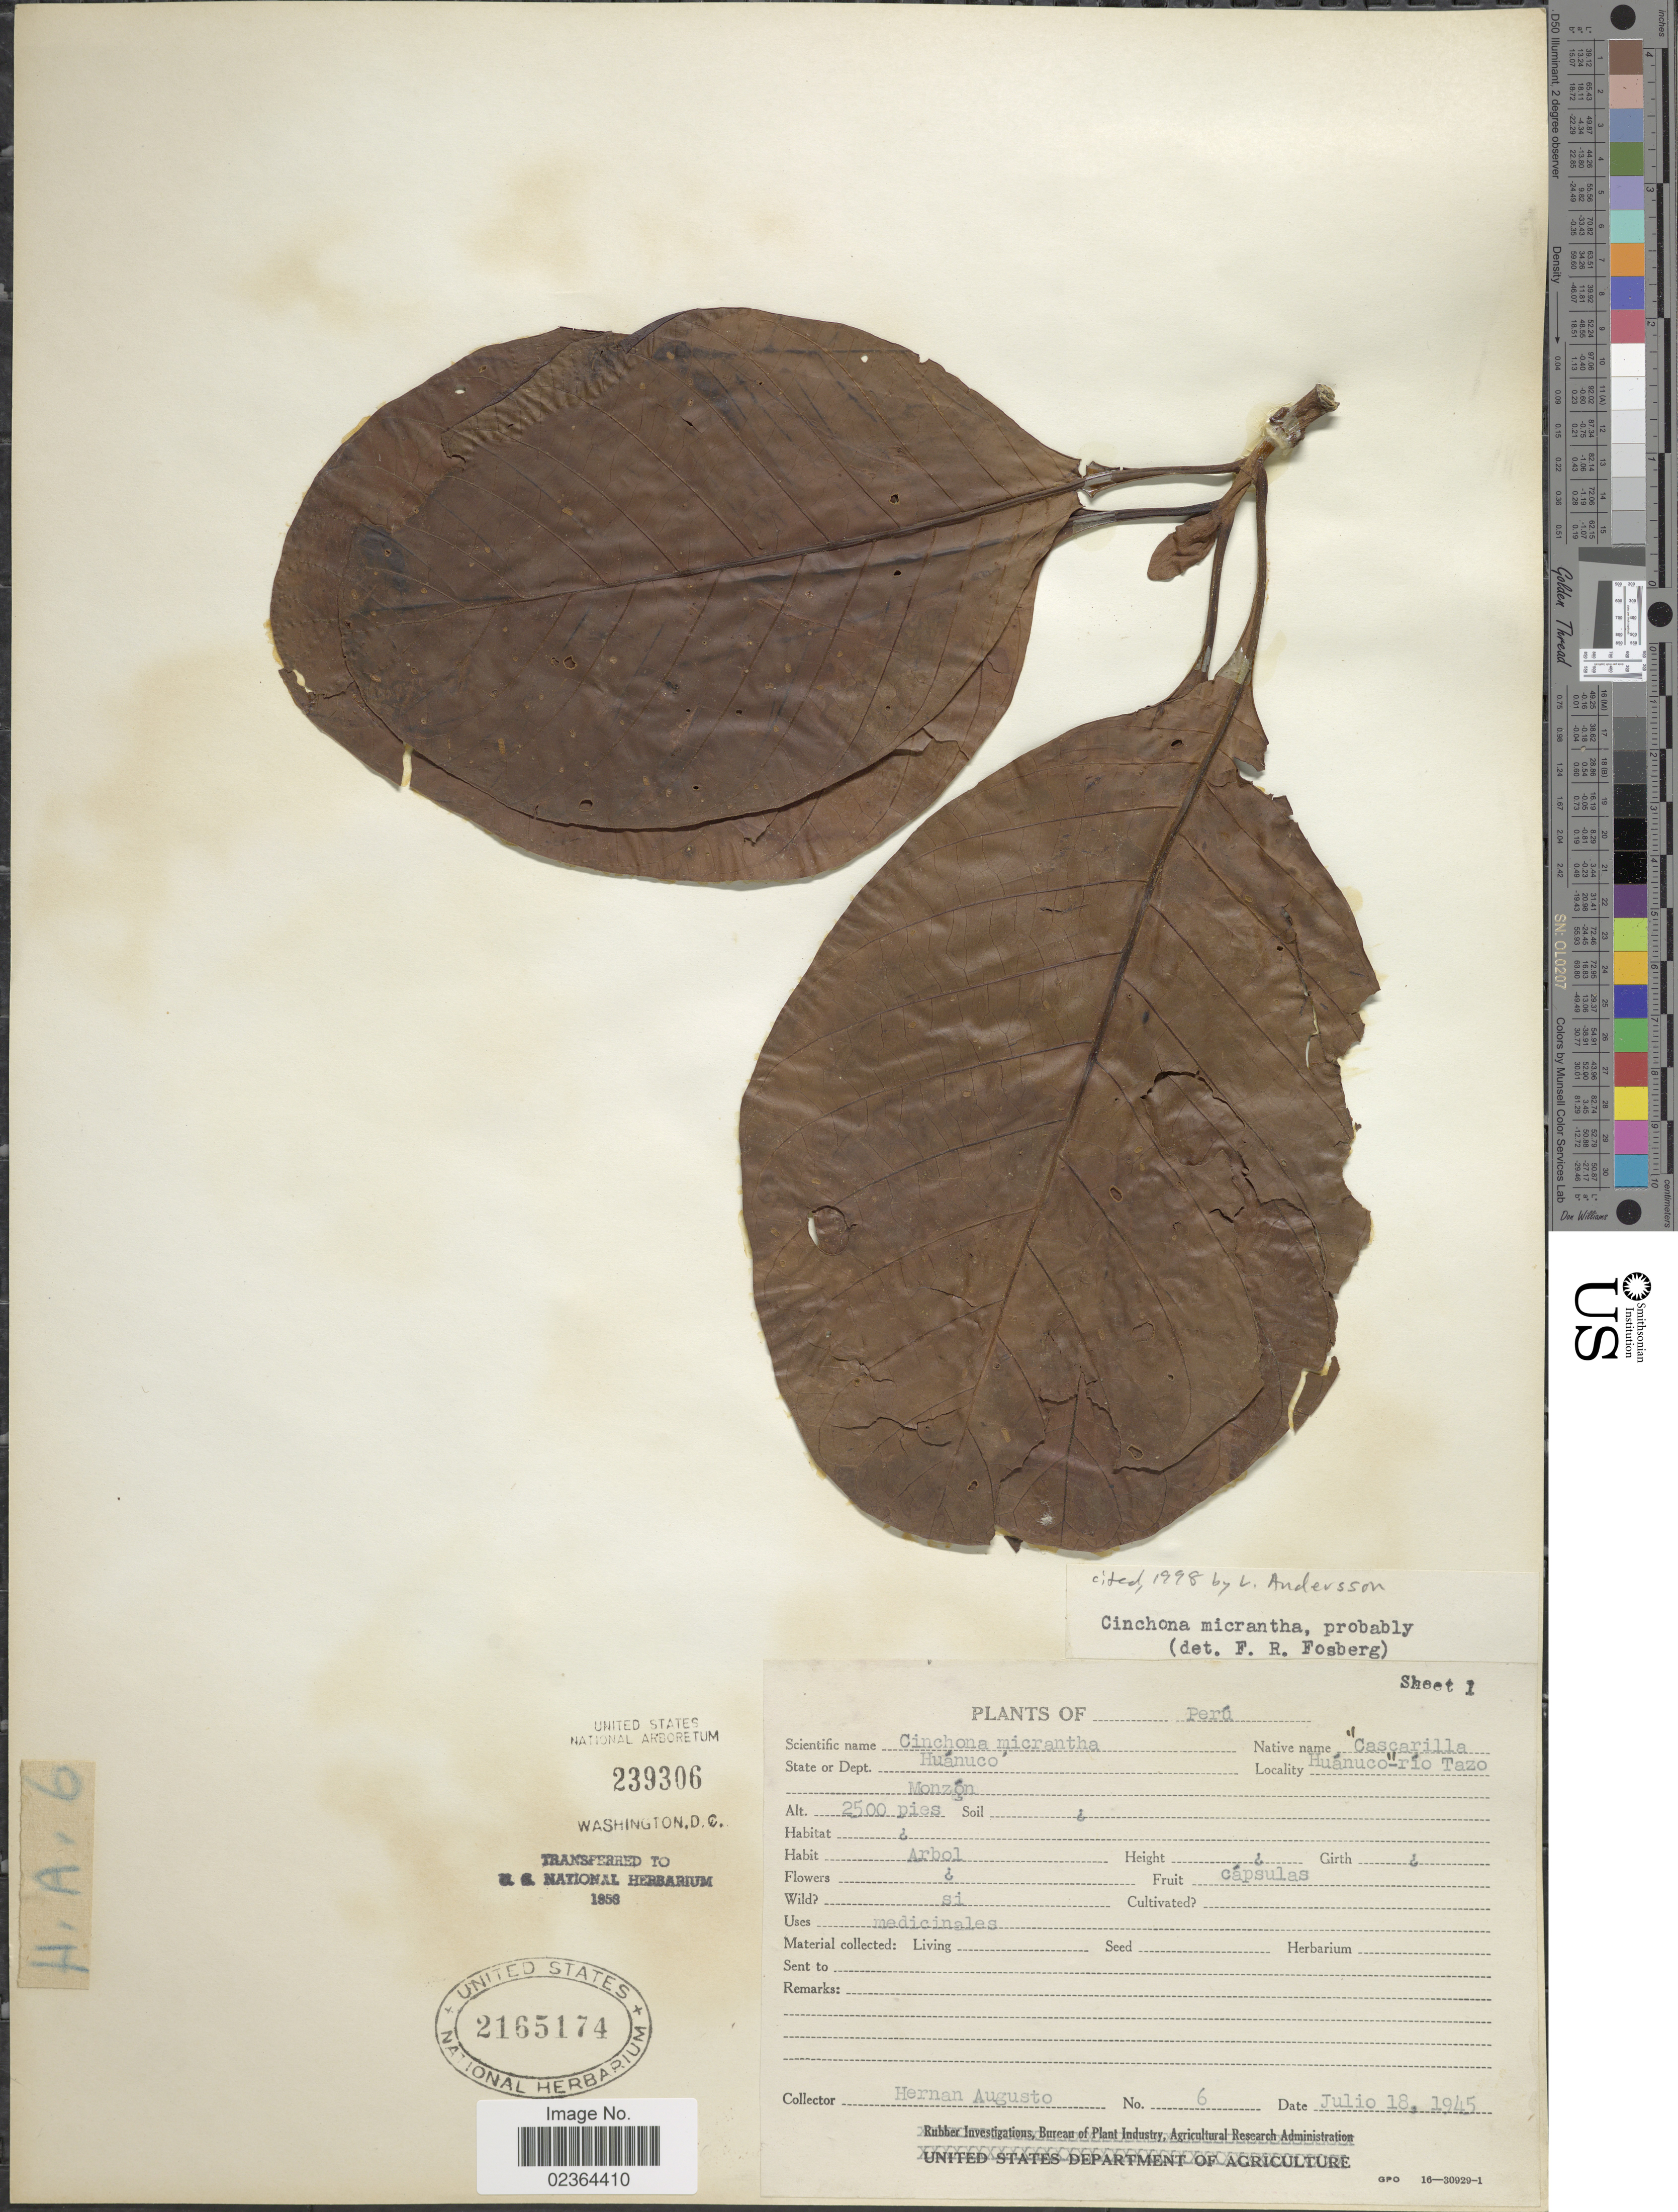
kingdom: Plantae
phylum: Tracheophyta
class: Magnoliopsida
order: Gentianales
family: Rubiaceae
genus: Cinchona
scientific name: Cinchona micrantha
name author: Ruiz & Pav.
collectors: H. Augusto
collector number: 6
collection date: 1945-07-18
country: Peru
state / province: Huánuco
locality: State or Dept. Huanuco, Huanuco-rio Tazo, Monzon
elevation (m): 762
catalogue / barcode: US 2165174